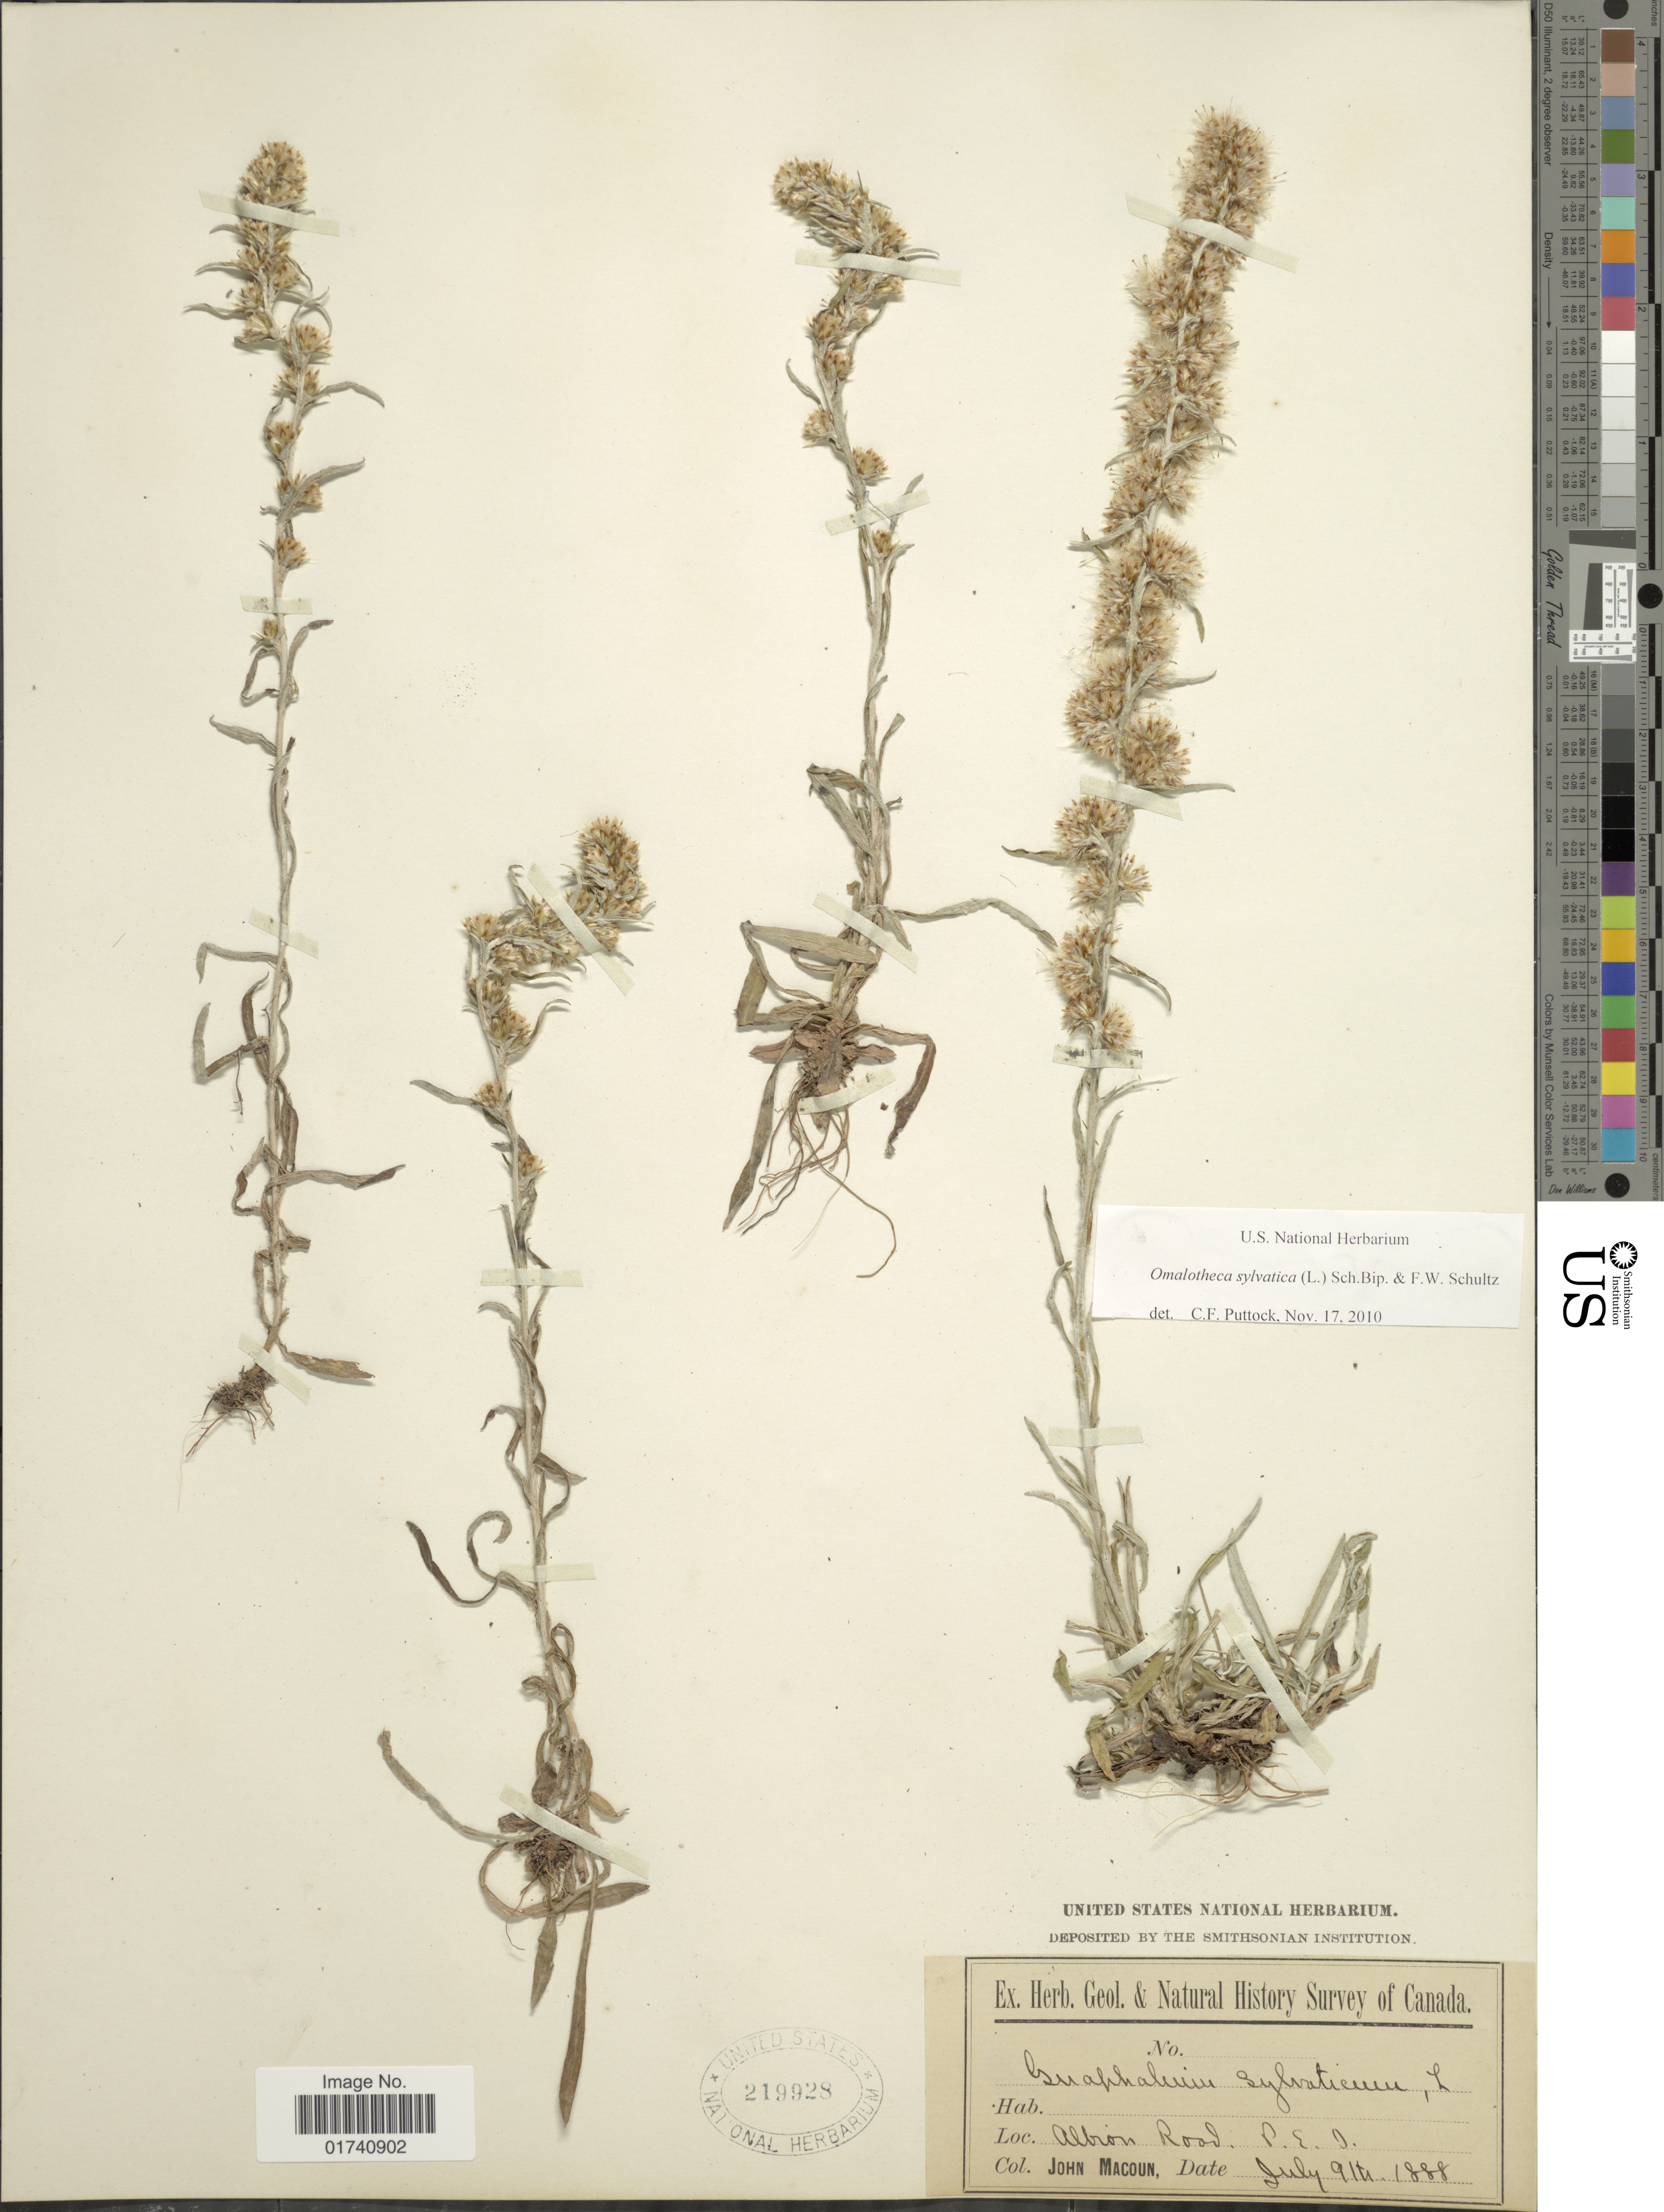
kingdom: Plantae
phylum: Tracheophyta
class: Magnoliopsida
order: Asterales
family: Asteraceae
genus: Omalotheca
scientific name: Omalotheca sylvatica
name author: (L.) Sch. Bip. & F.W. Schultz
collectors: J. Macoun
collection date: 1888-07-09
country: Canada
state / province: Prince Edward Island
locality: Albion Road. P.E.I.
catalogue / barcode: US 219928